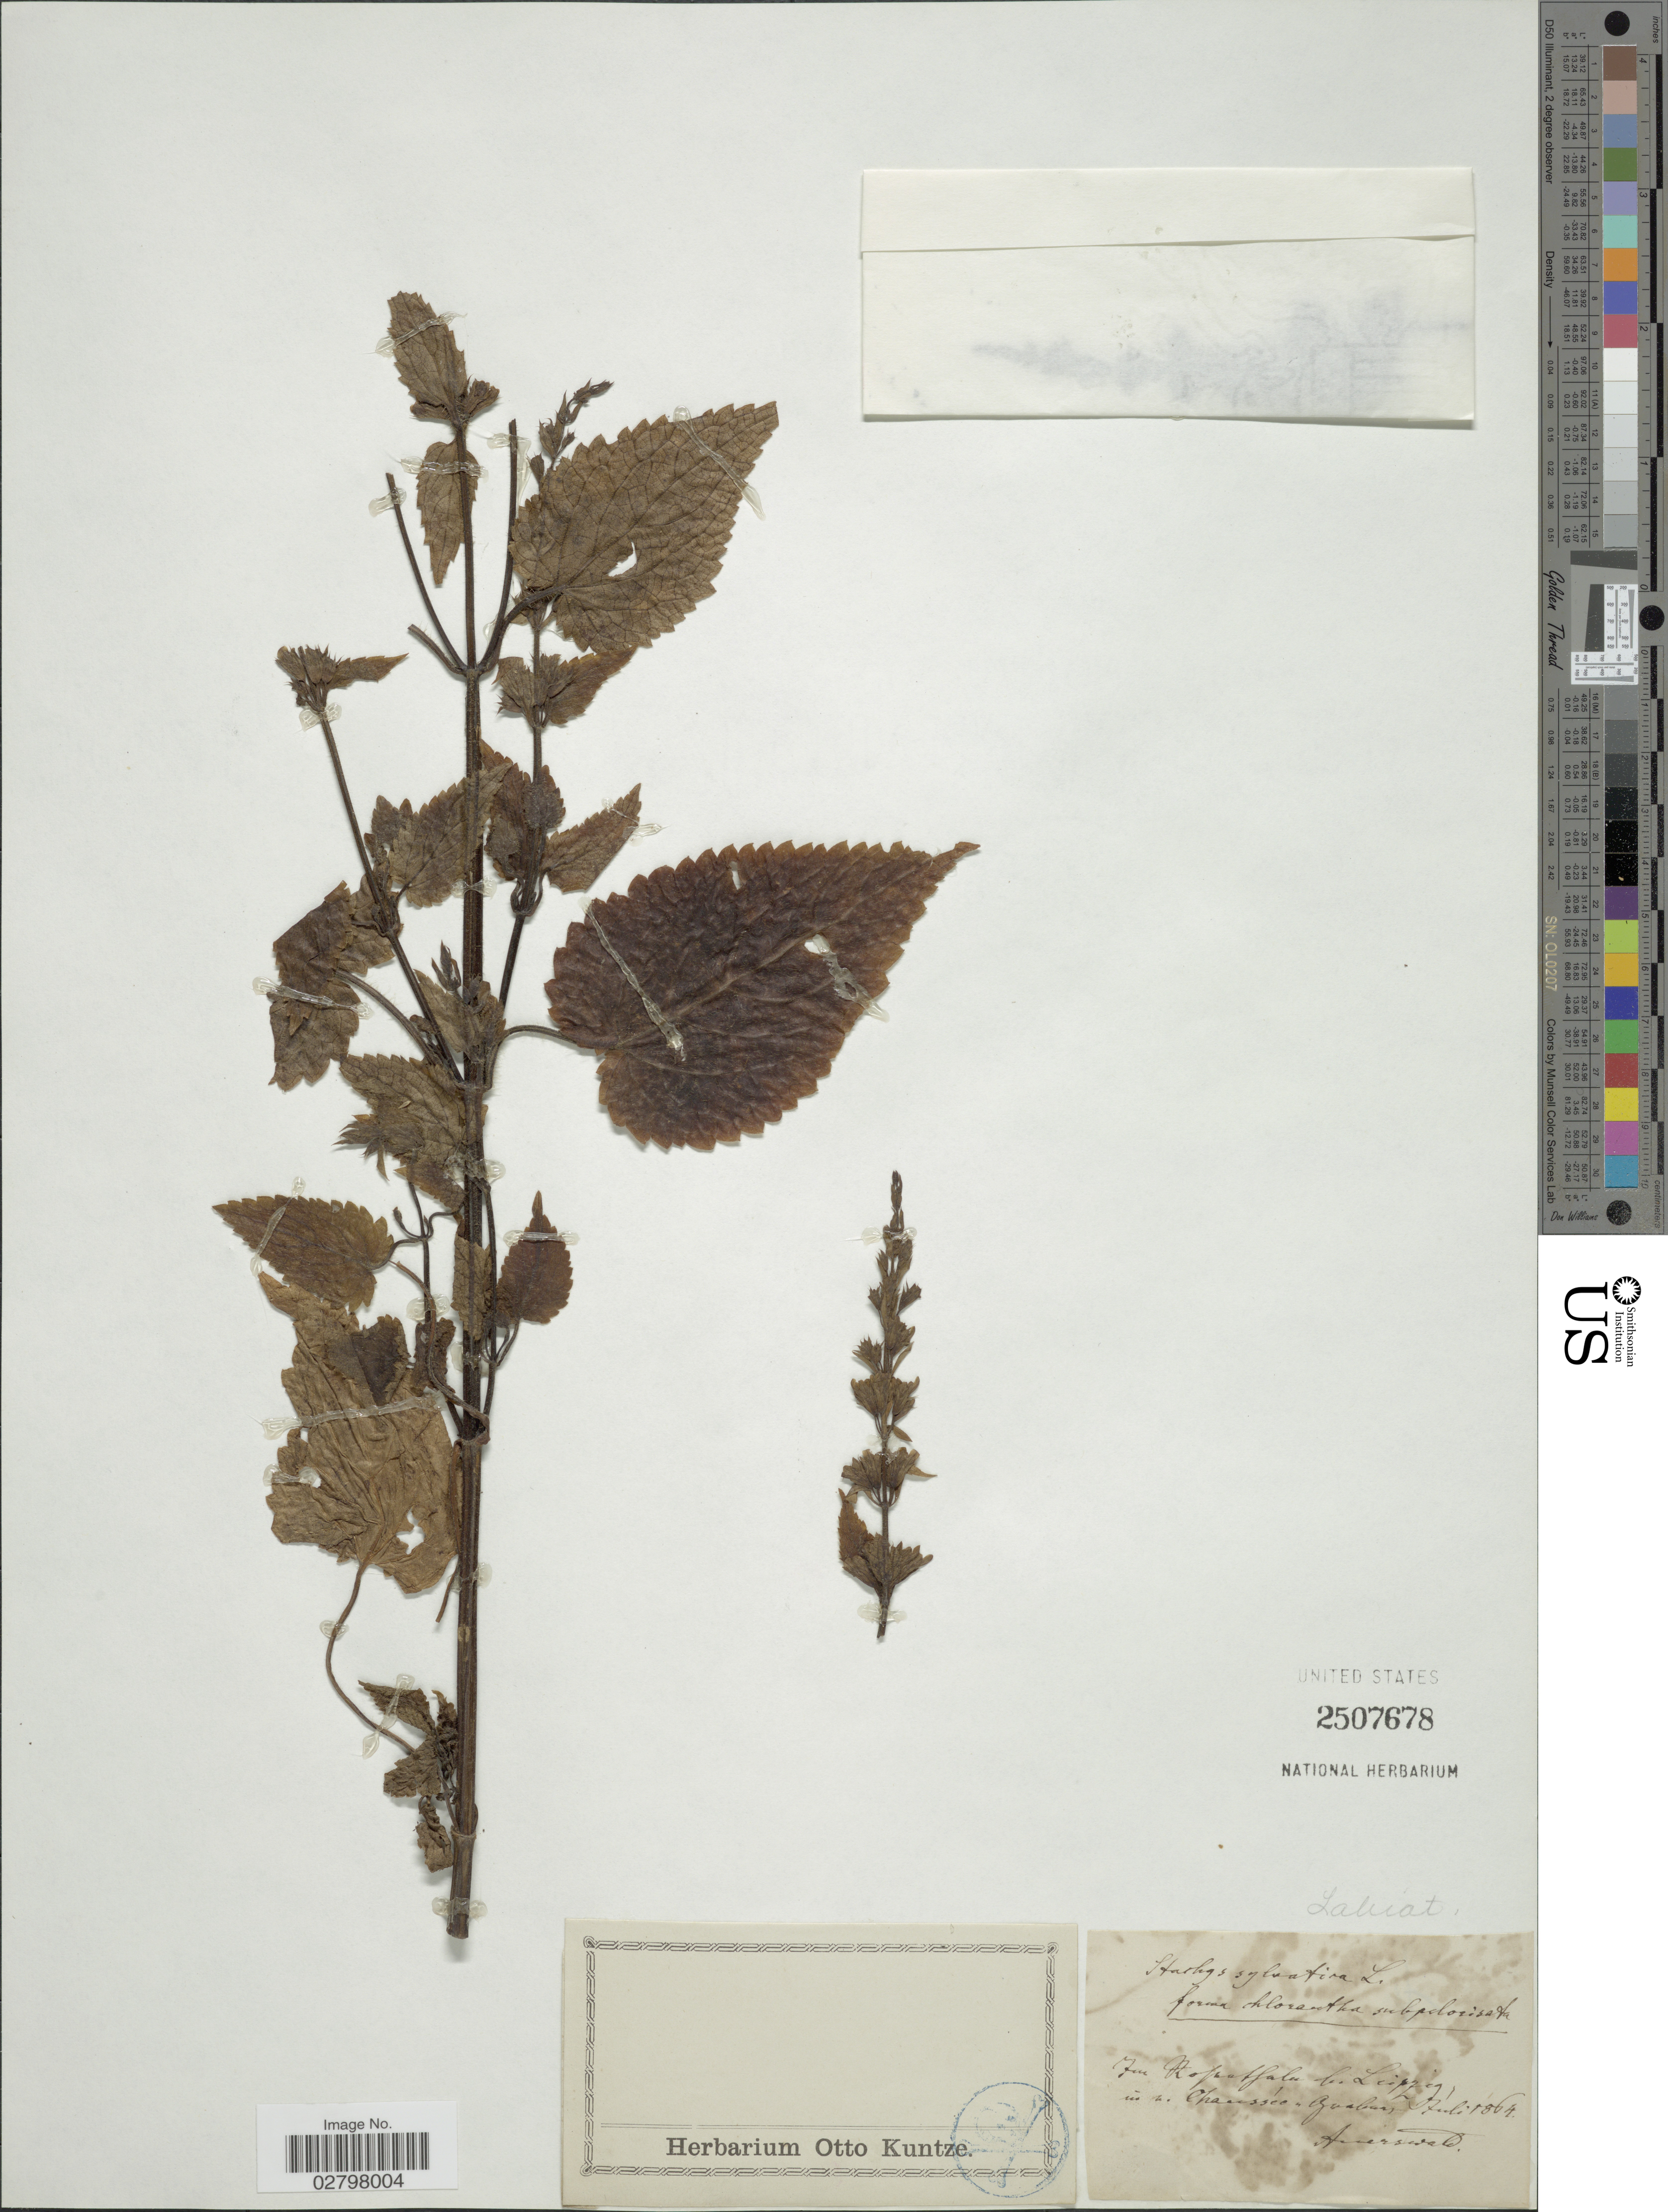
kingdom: Plantae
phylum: Tracheophyta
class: Magnoliopsida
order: Lamiales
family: Lamiaceae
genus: Stachys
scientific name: Stachys sylvatica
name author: L.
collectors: Auerswald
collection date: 1864-07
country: Germany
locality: In Roputfala bei Leipzeg, in n. Chaaussée in Guabars [interpreted]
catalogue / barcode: US 2507678